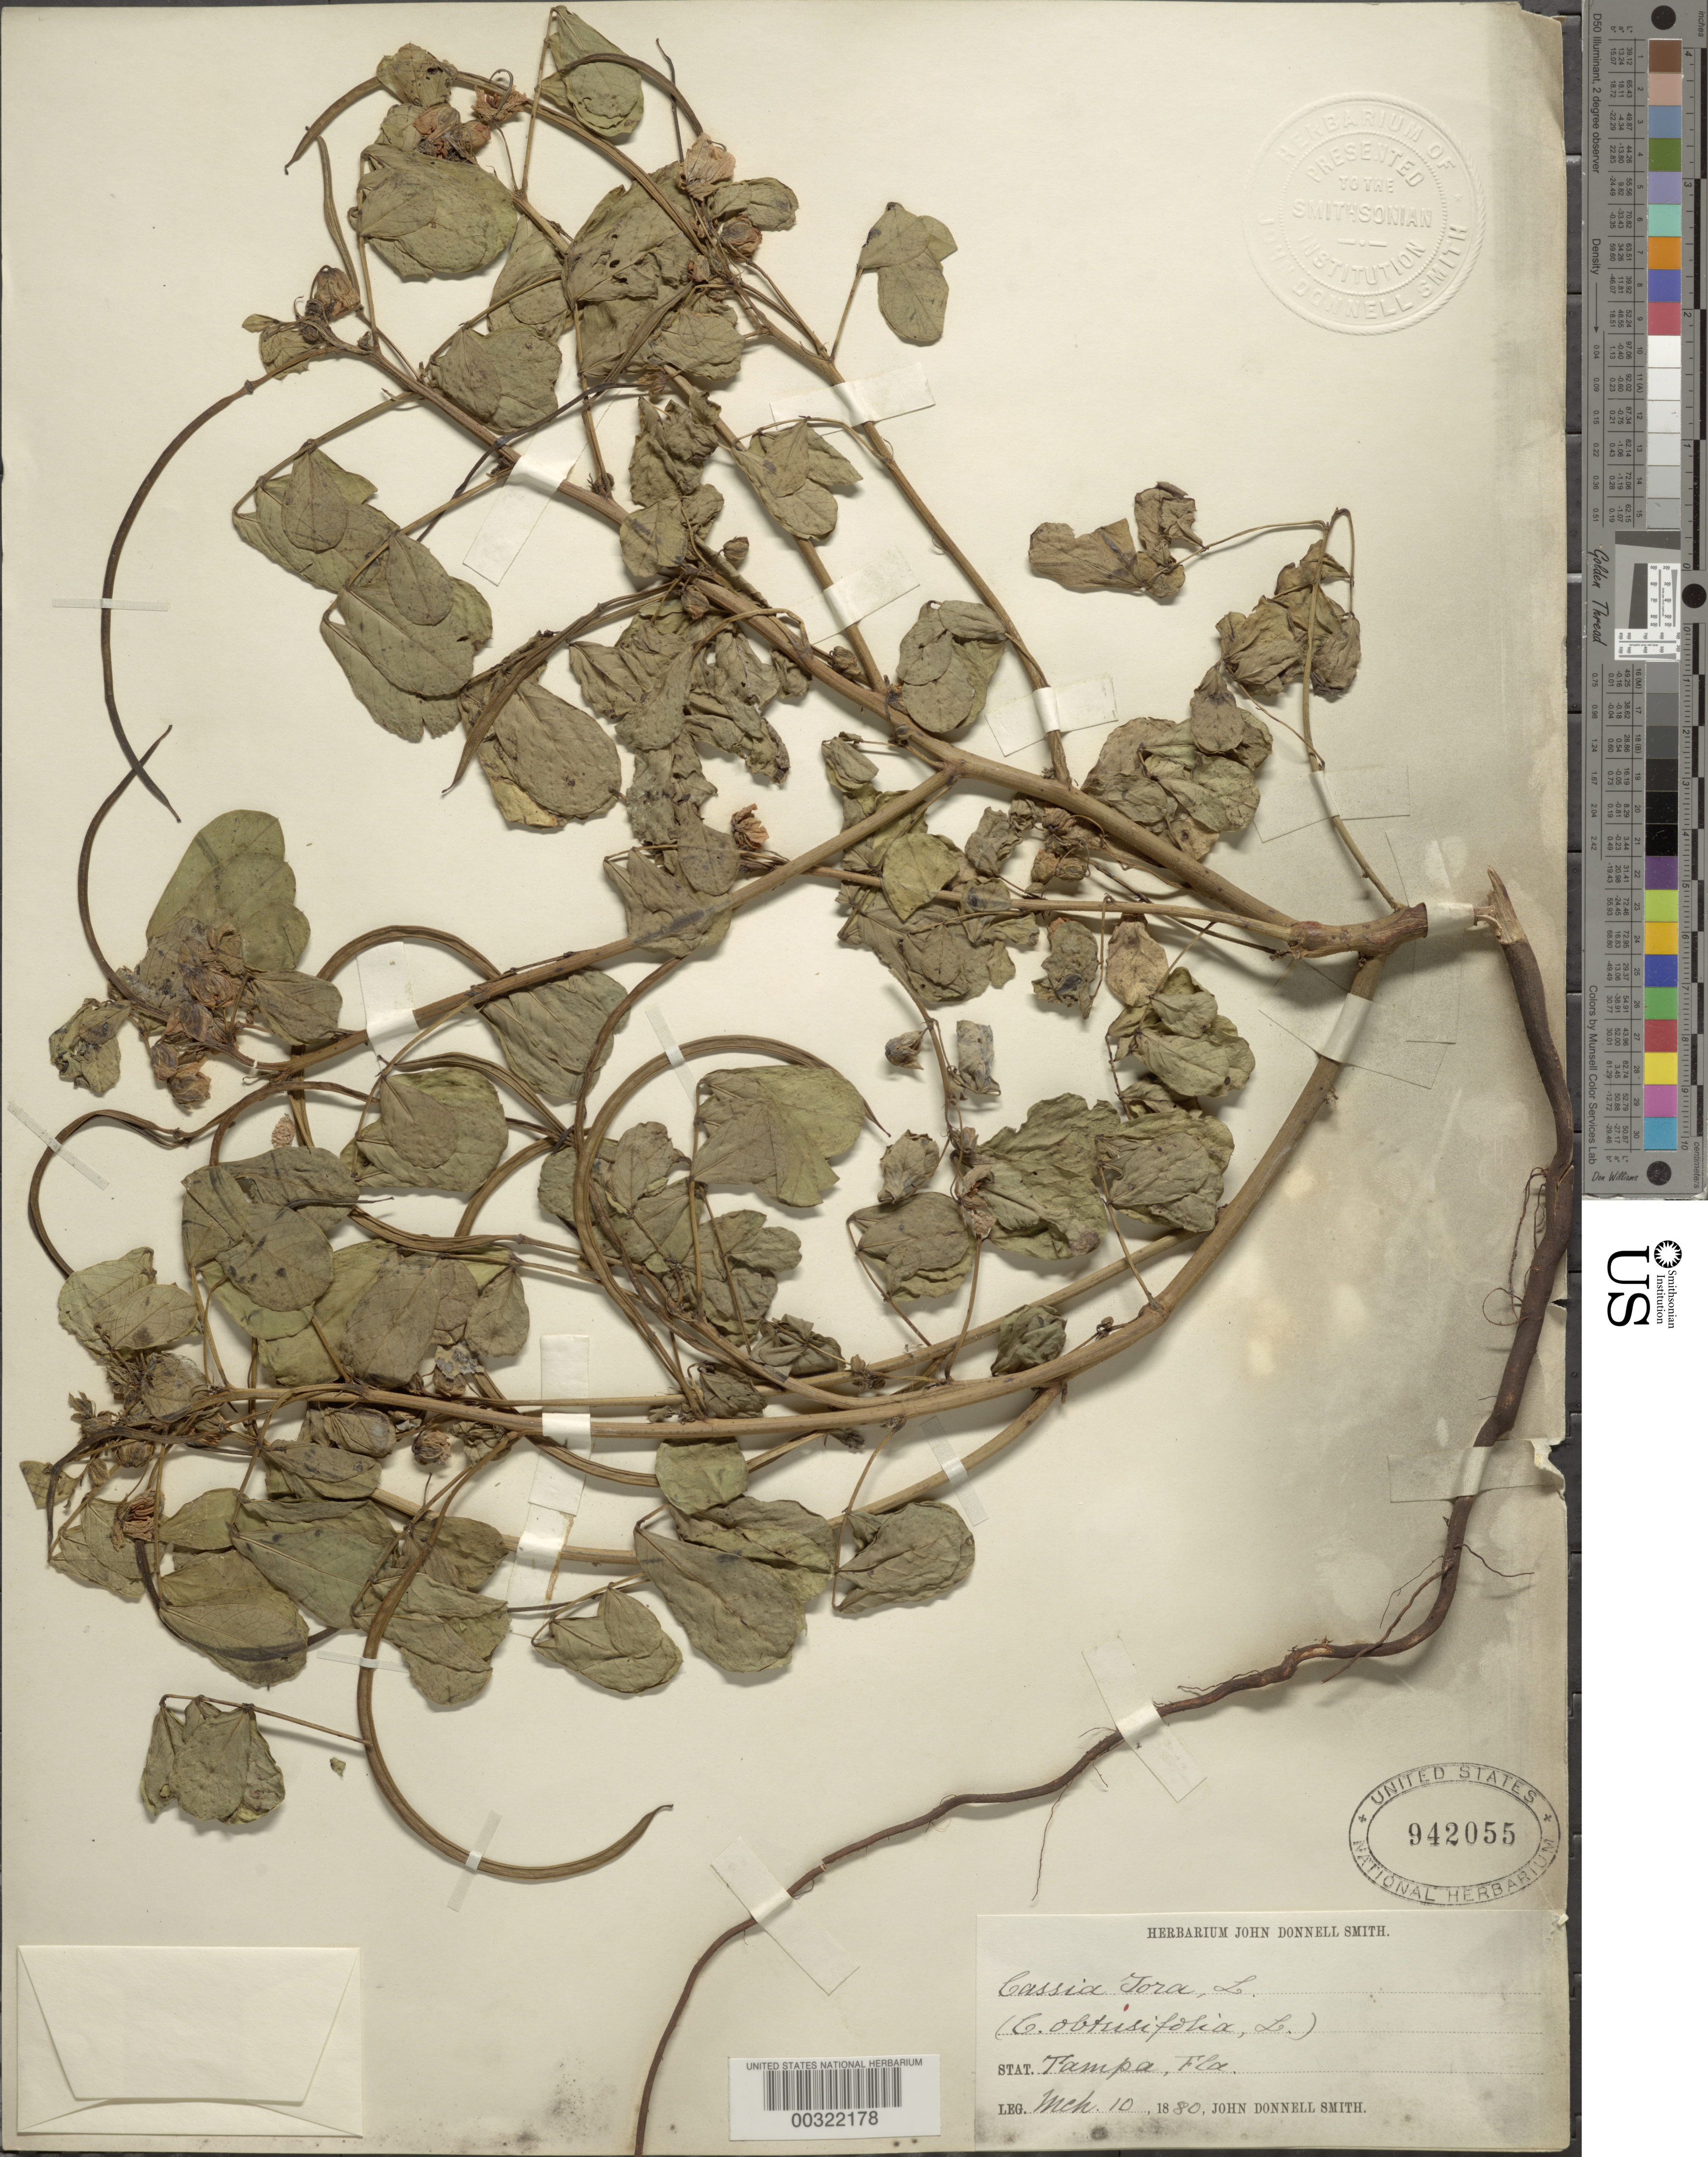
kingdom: Plantae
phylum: Tracheophyta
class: Magnoliopsida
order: Fabales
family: Fabaceae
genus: Senna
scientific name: Senna obtusifolia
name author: (L.) H.S. Irwin & Barneby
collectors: J. Donnell Smith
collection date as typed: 10 Mar 1880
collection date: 1880-03-10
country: United States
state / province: Florida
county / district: Hillsborough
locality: Tampa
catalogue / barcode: US 942055